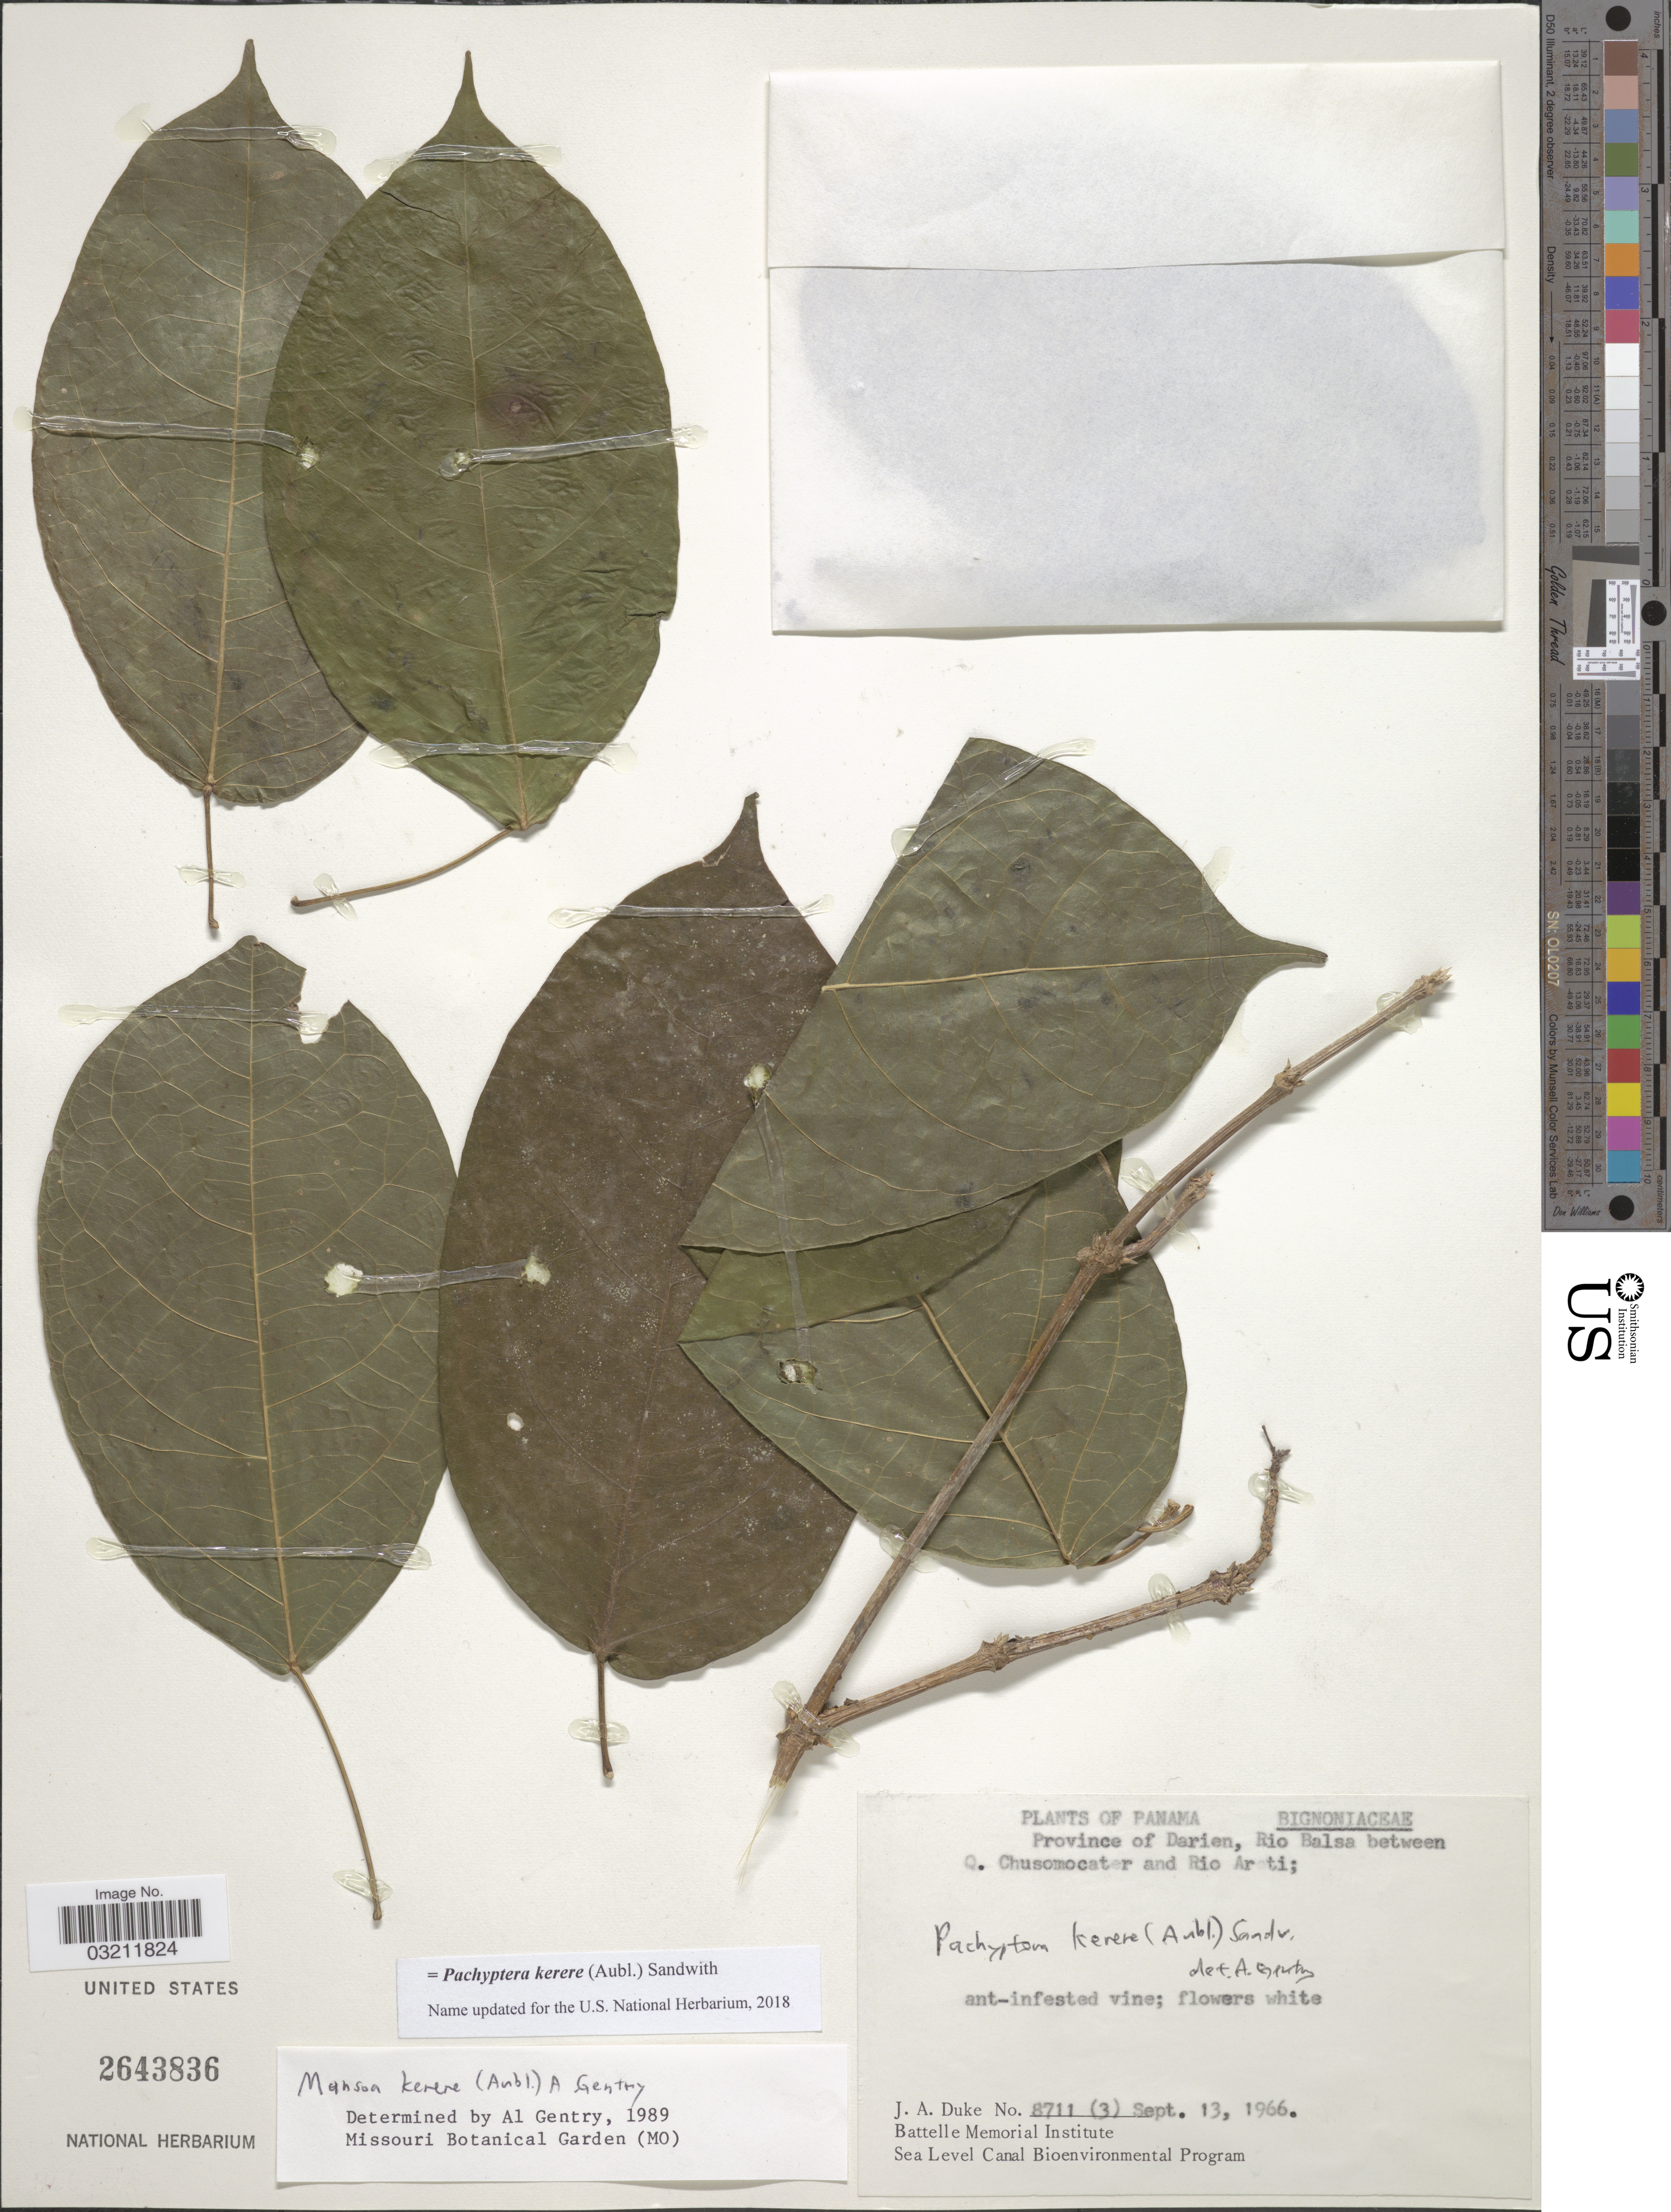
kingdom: Plantae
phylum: Tracheophyta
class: Magnoliopsida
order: Lamiales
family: Bignoniaceae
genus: Pachyptera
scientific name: Pachyptera kerere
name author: (Aubl.) Sandwith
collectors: J. A. Duke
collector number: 8711(3)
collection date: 1966-09-13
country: Panama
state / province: Darién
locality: Rio Balsa between Q. Chusomocater and Rio Arati.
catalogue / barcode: US 2643836